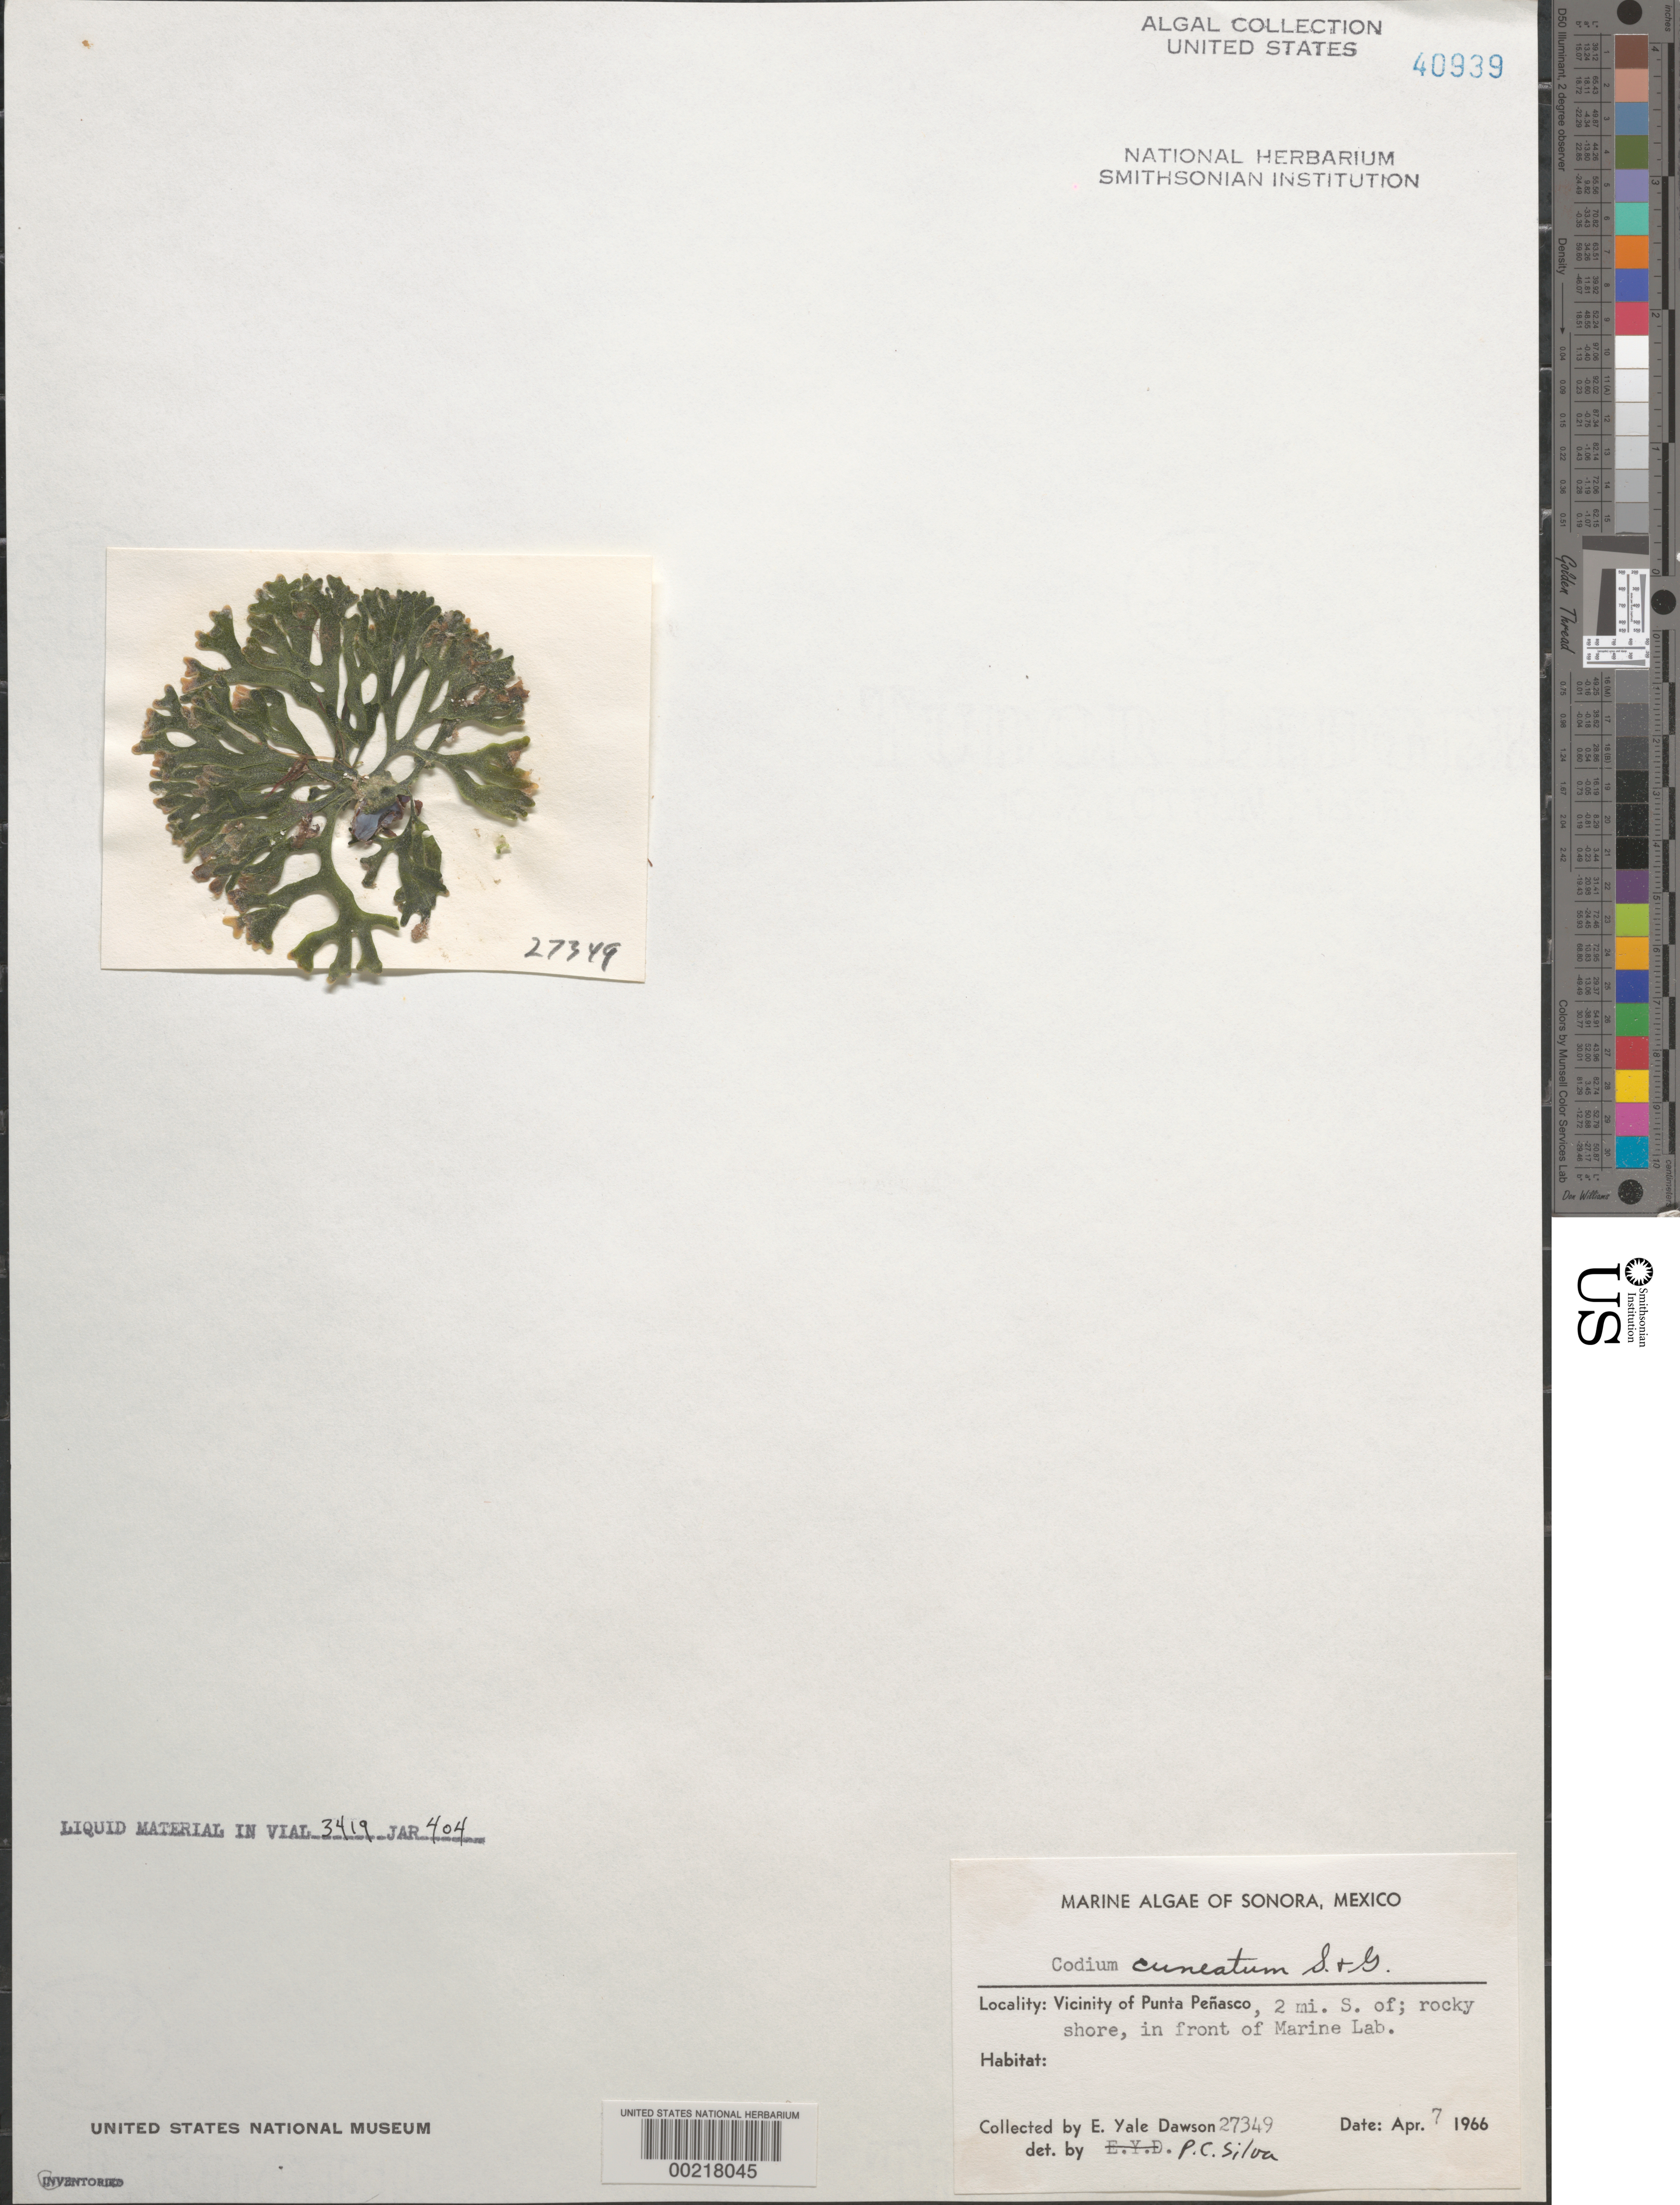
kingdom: Plantae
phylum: Chlorophyta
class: Ulvophyceae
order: Bryopsidales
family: Codiaceae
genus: Codium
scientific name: Codium simulans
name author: Setch. & N.L. Gardner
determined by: Algae name updating Project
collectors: E. Y. Dawson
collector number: EYD 27349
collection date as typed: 07 Apr 1966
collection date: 1966-04-07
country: Mexico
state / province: Sonora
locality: Marine laboratory shore, 2 miles south of Punta Penasco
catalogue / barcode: US 40939